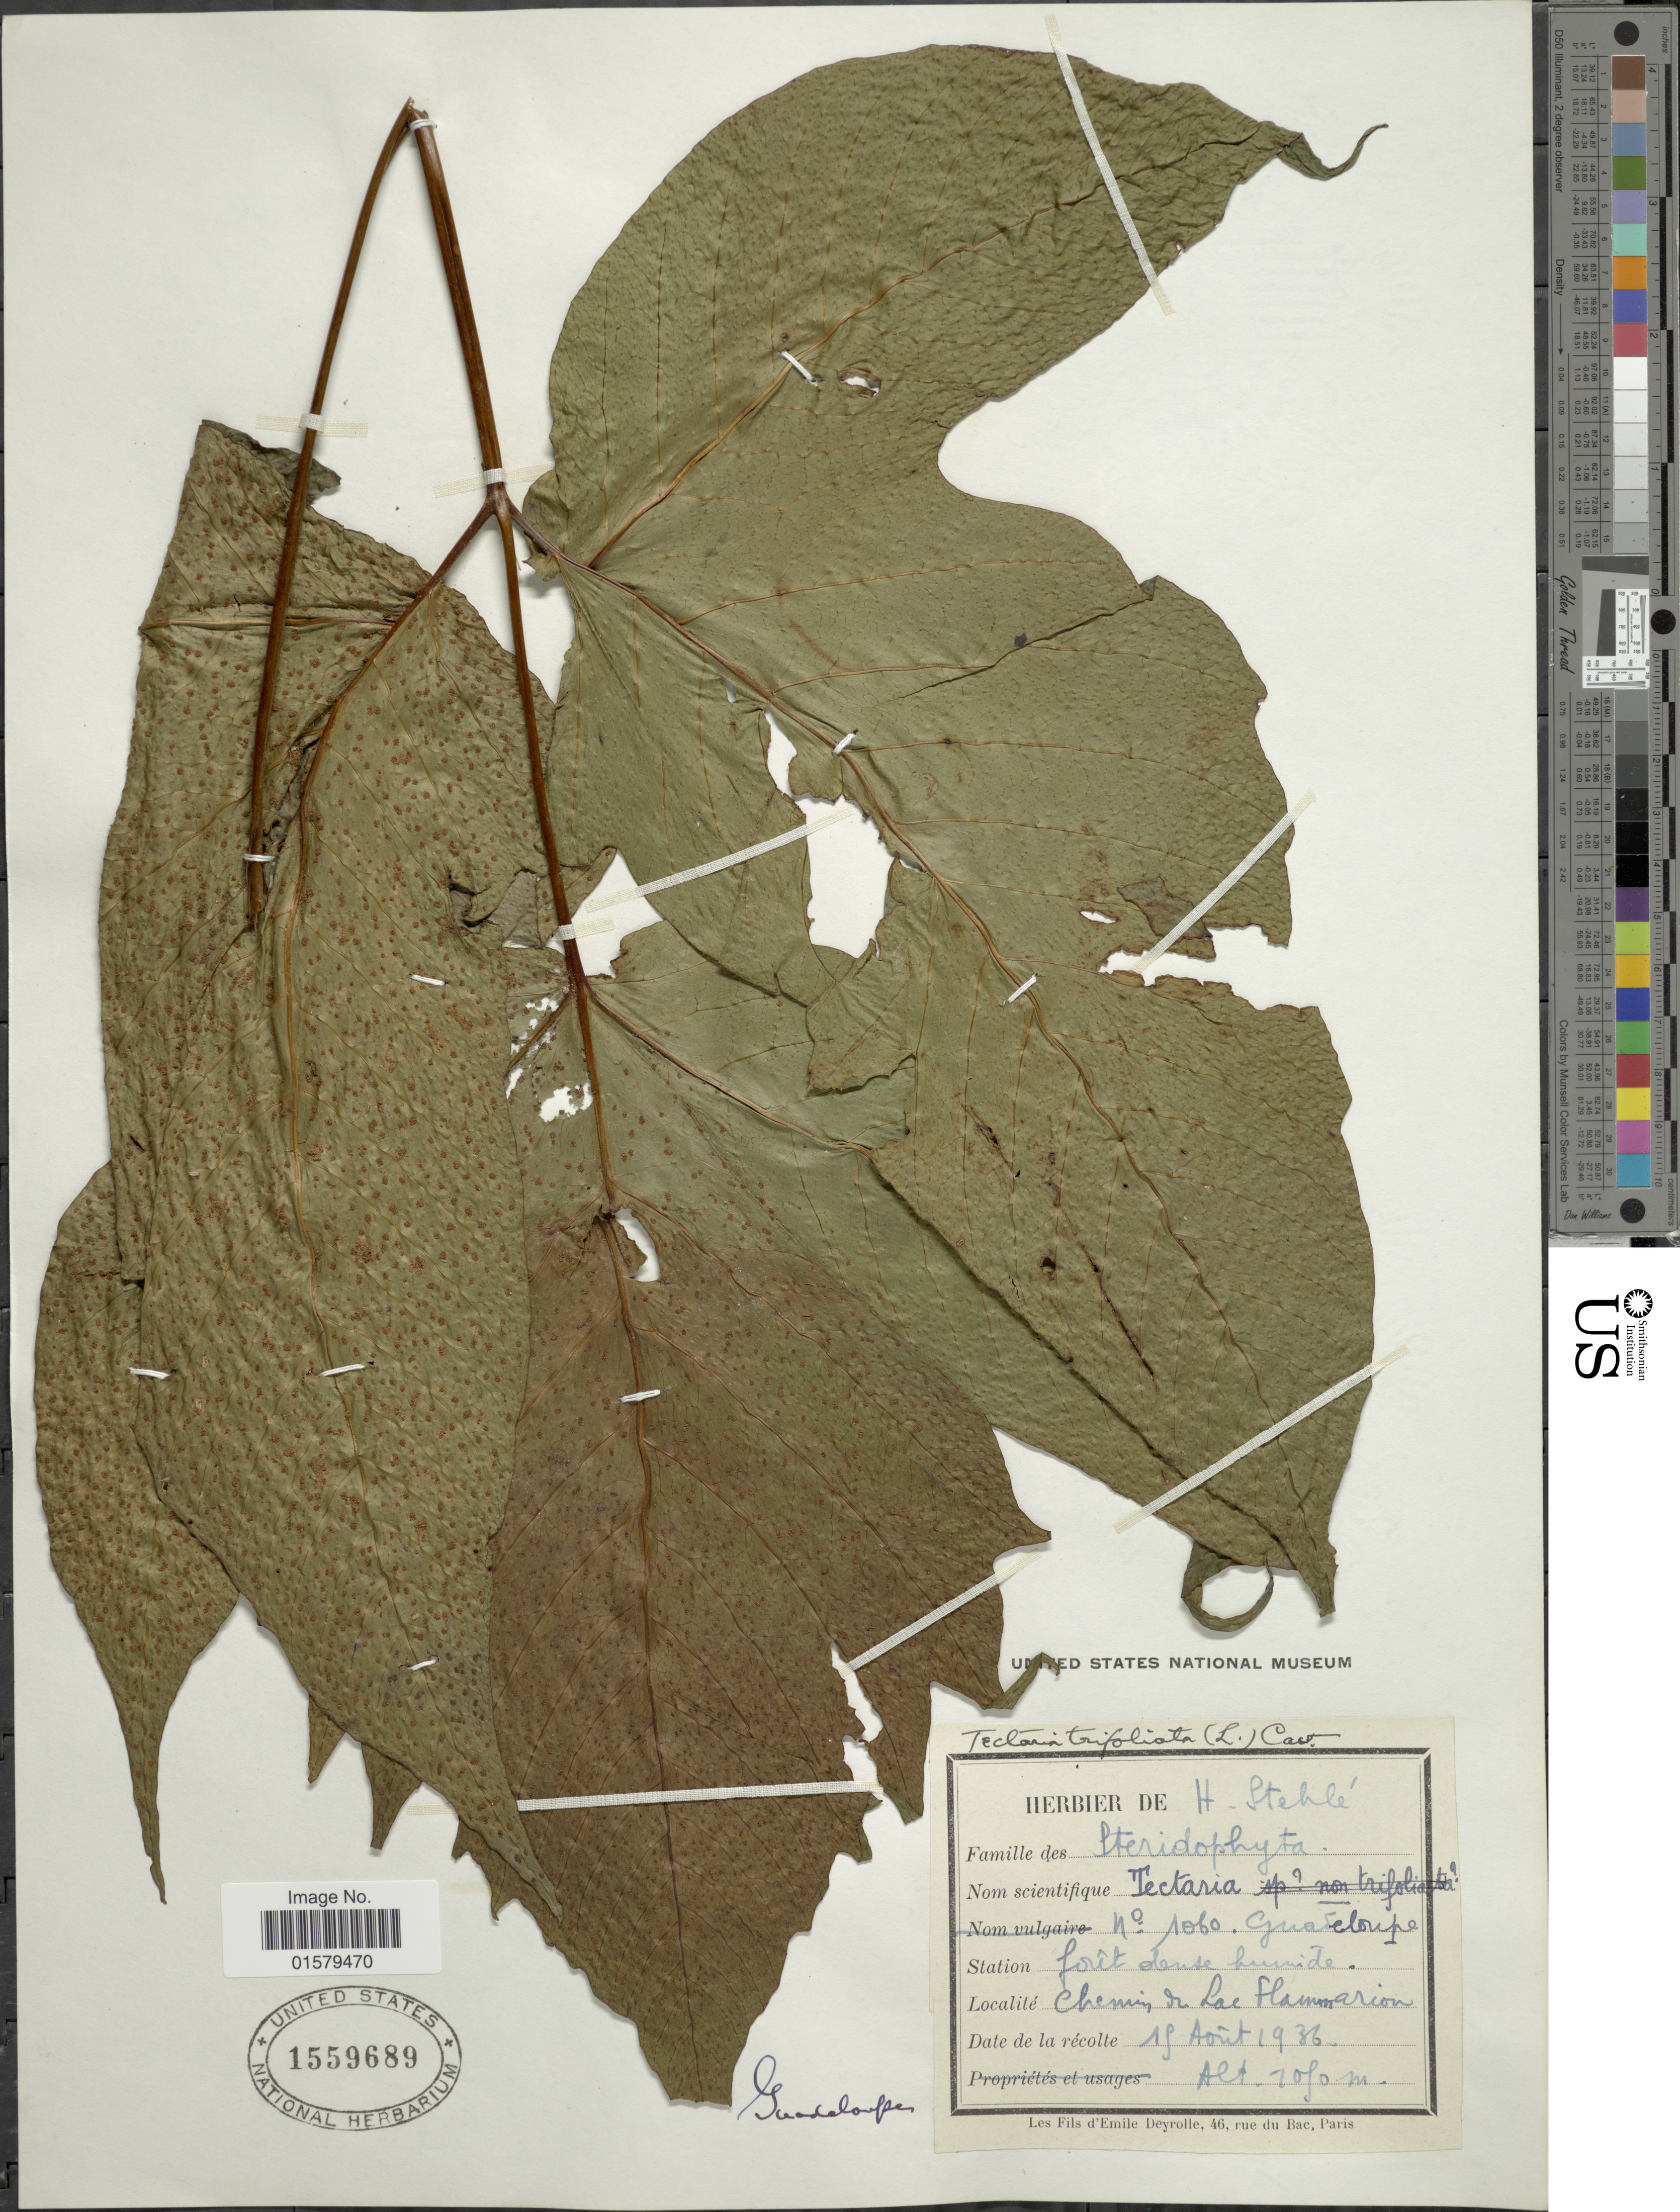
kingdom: Plantae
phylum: Tracheophyta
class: Polypodiopsida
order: Polypodiales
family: Tectariaceae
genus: Tectaria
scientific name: Tectaria trifoliata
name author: (L.) Cav.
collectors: ex herb. H. Stehlé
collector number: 1060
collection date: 1903-08-15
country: Guadeloupe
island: Leeward Is.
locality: Forêt dense humide, Chemin du Lac Flammarion.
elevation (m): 2070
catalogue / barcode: US 1559689